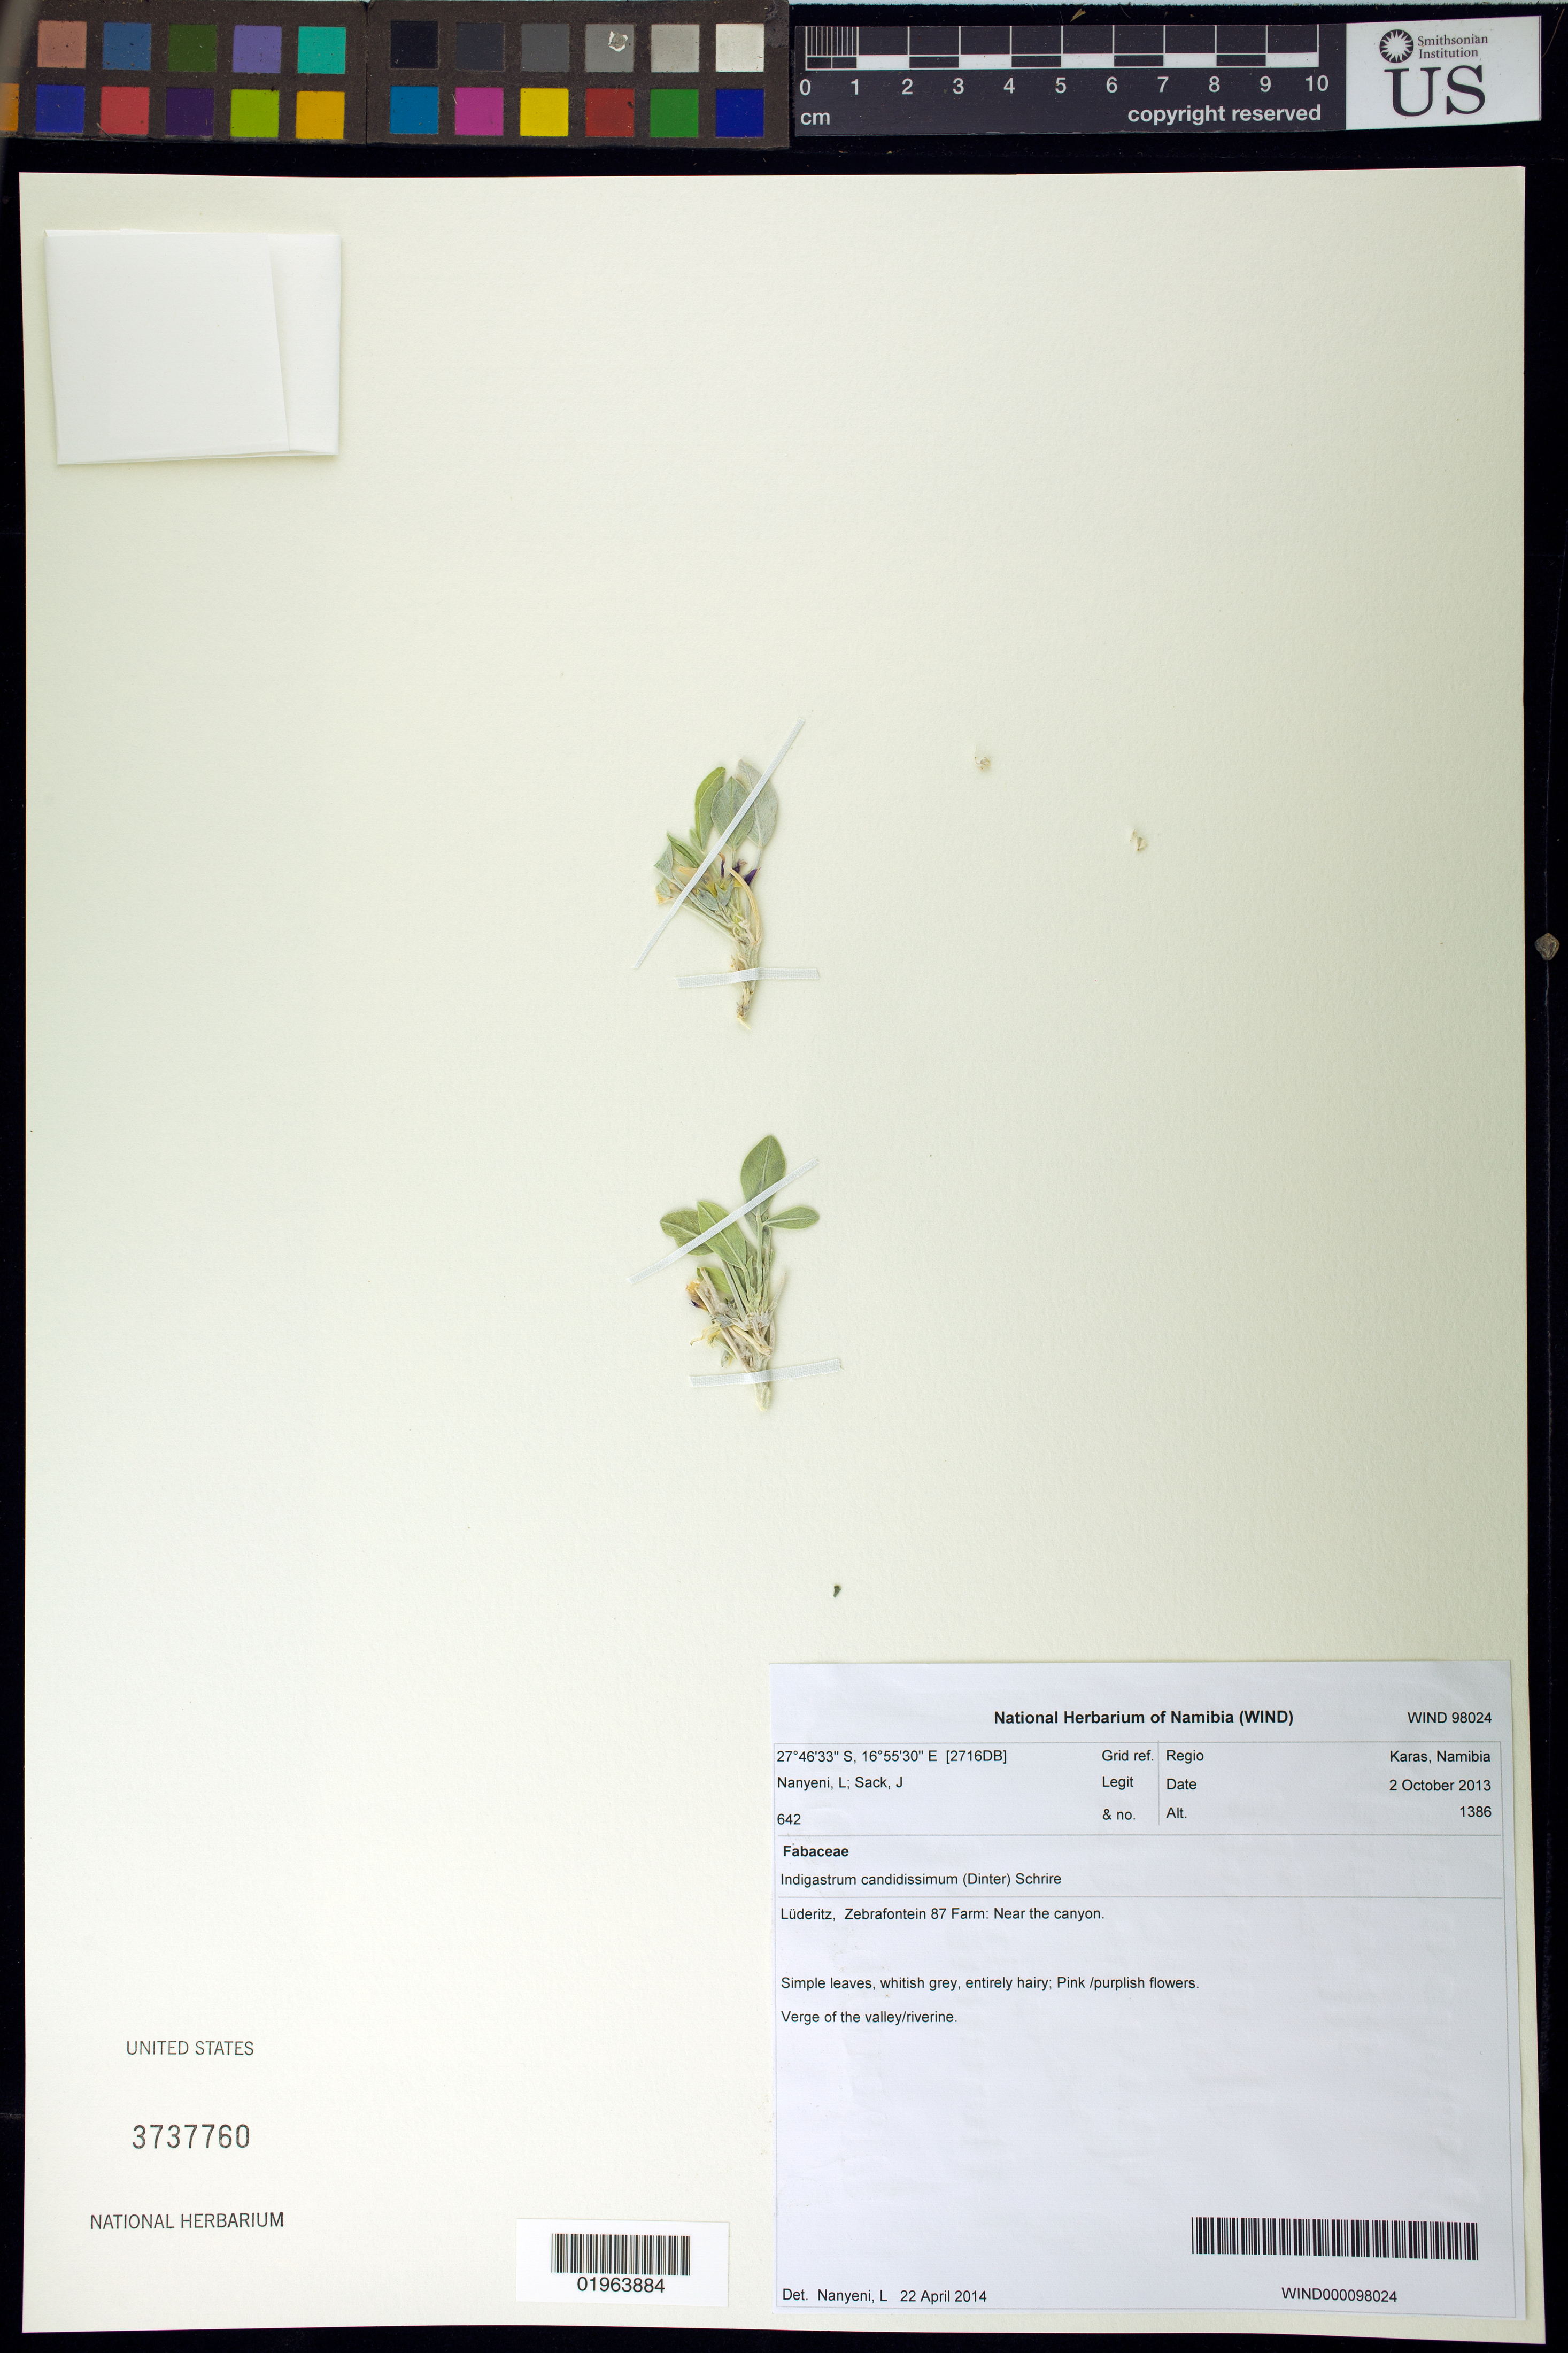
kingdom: Plantae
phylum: Tracheophyta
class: Magnoliopsida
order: Fabales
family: Fabaceae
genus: Indigastrum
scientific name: Indigastrum candidissimum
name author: (Dinter) Schrire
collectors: L. Nanyeni & J. Sack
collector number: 642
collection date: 2013-10-02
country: Namibia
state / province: Karas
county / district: Luderitz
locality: Zebrafontein 87 Farm, near the canyon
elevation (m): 1386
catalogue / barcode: US 3737760